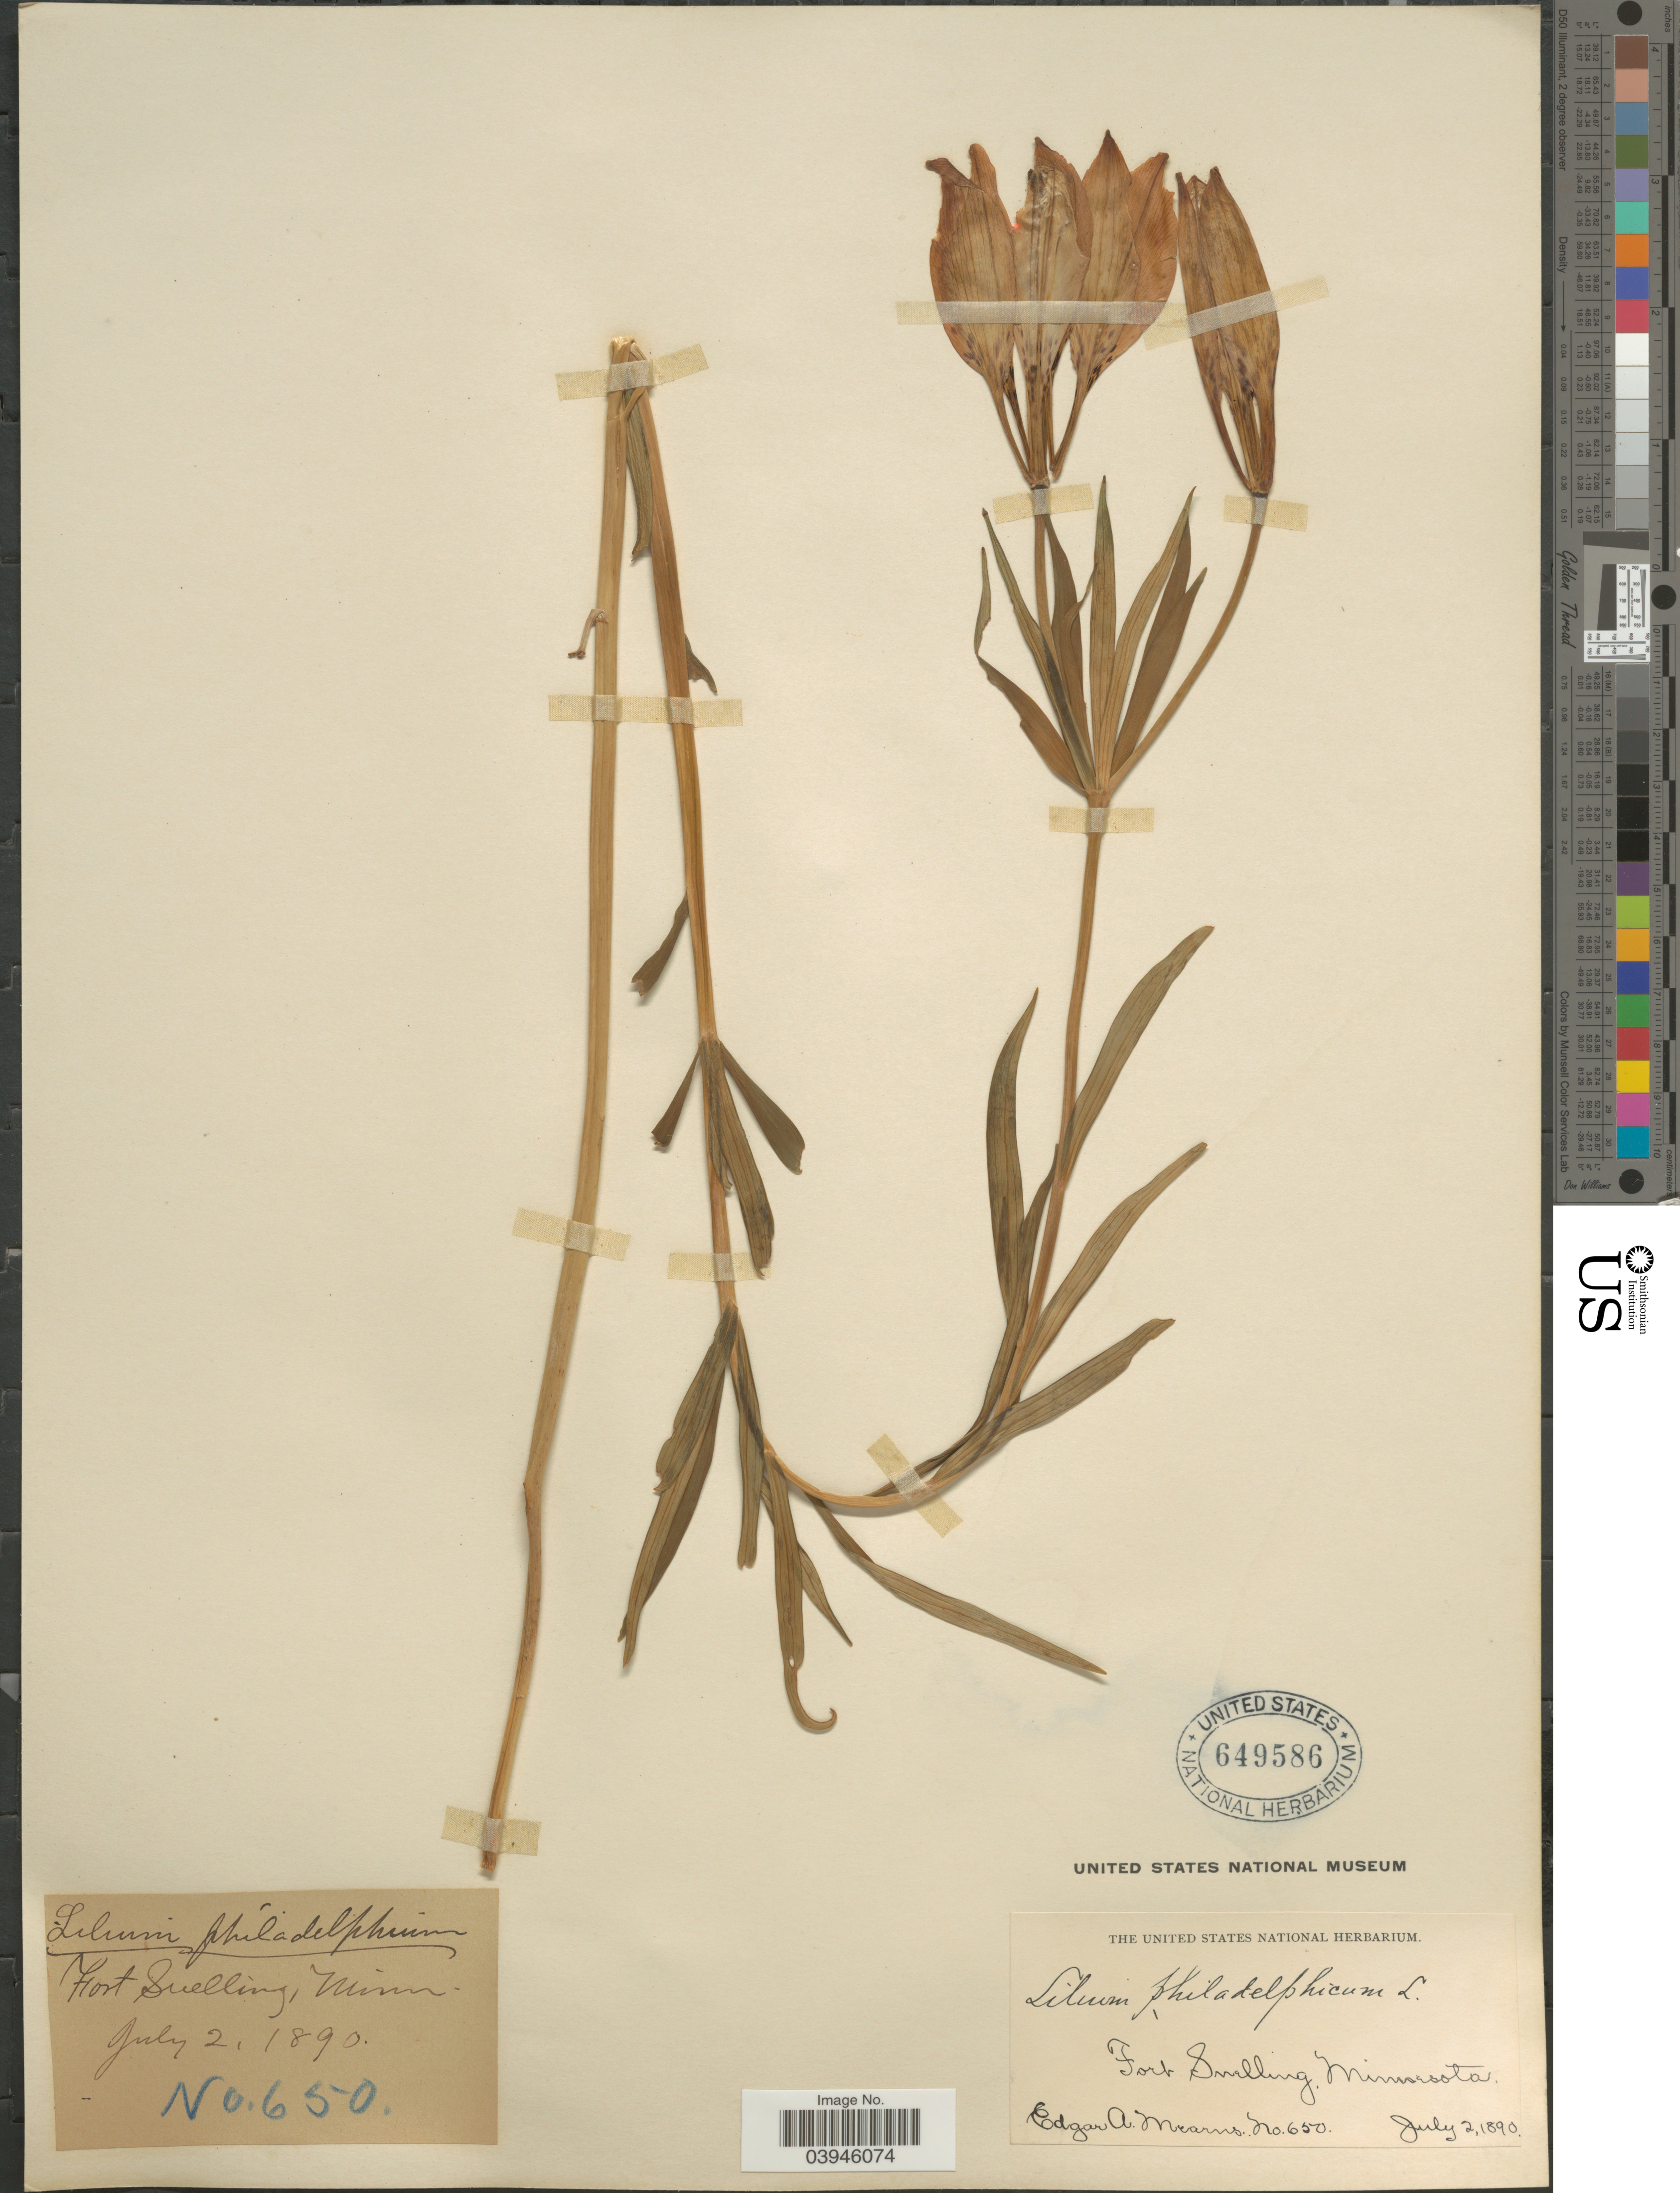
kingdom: Plantae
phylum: Tracheophyta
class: Liliopsida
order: Liliales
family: Liliaceae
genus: Lilium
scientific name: Lilium philadelphicum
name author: L.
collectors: E. A. Mearns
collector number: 650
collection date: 1890-07-02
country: United States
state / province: Minnesota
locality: Fort Snelling.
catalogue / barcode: US 649586